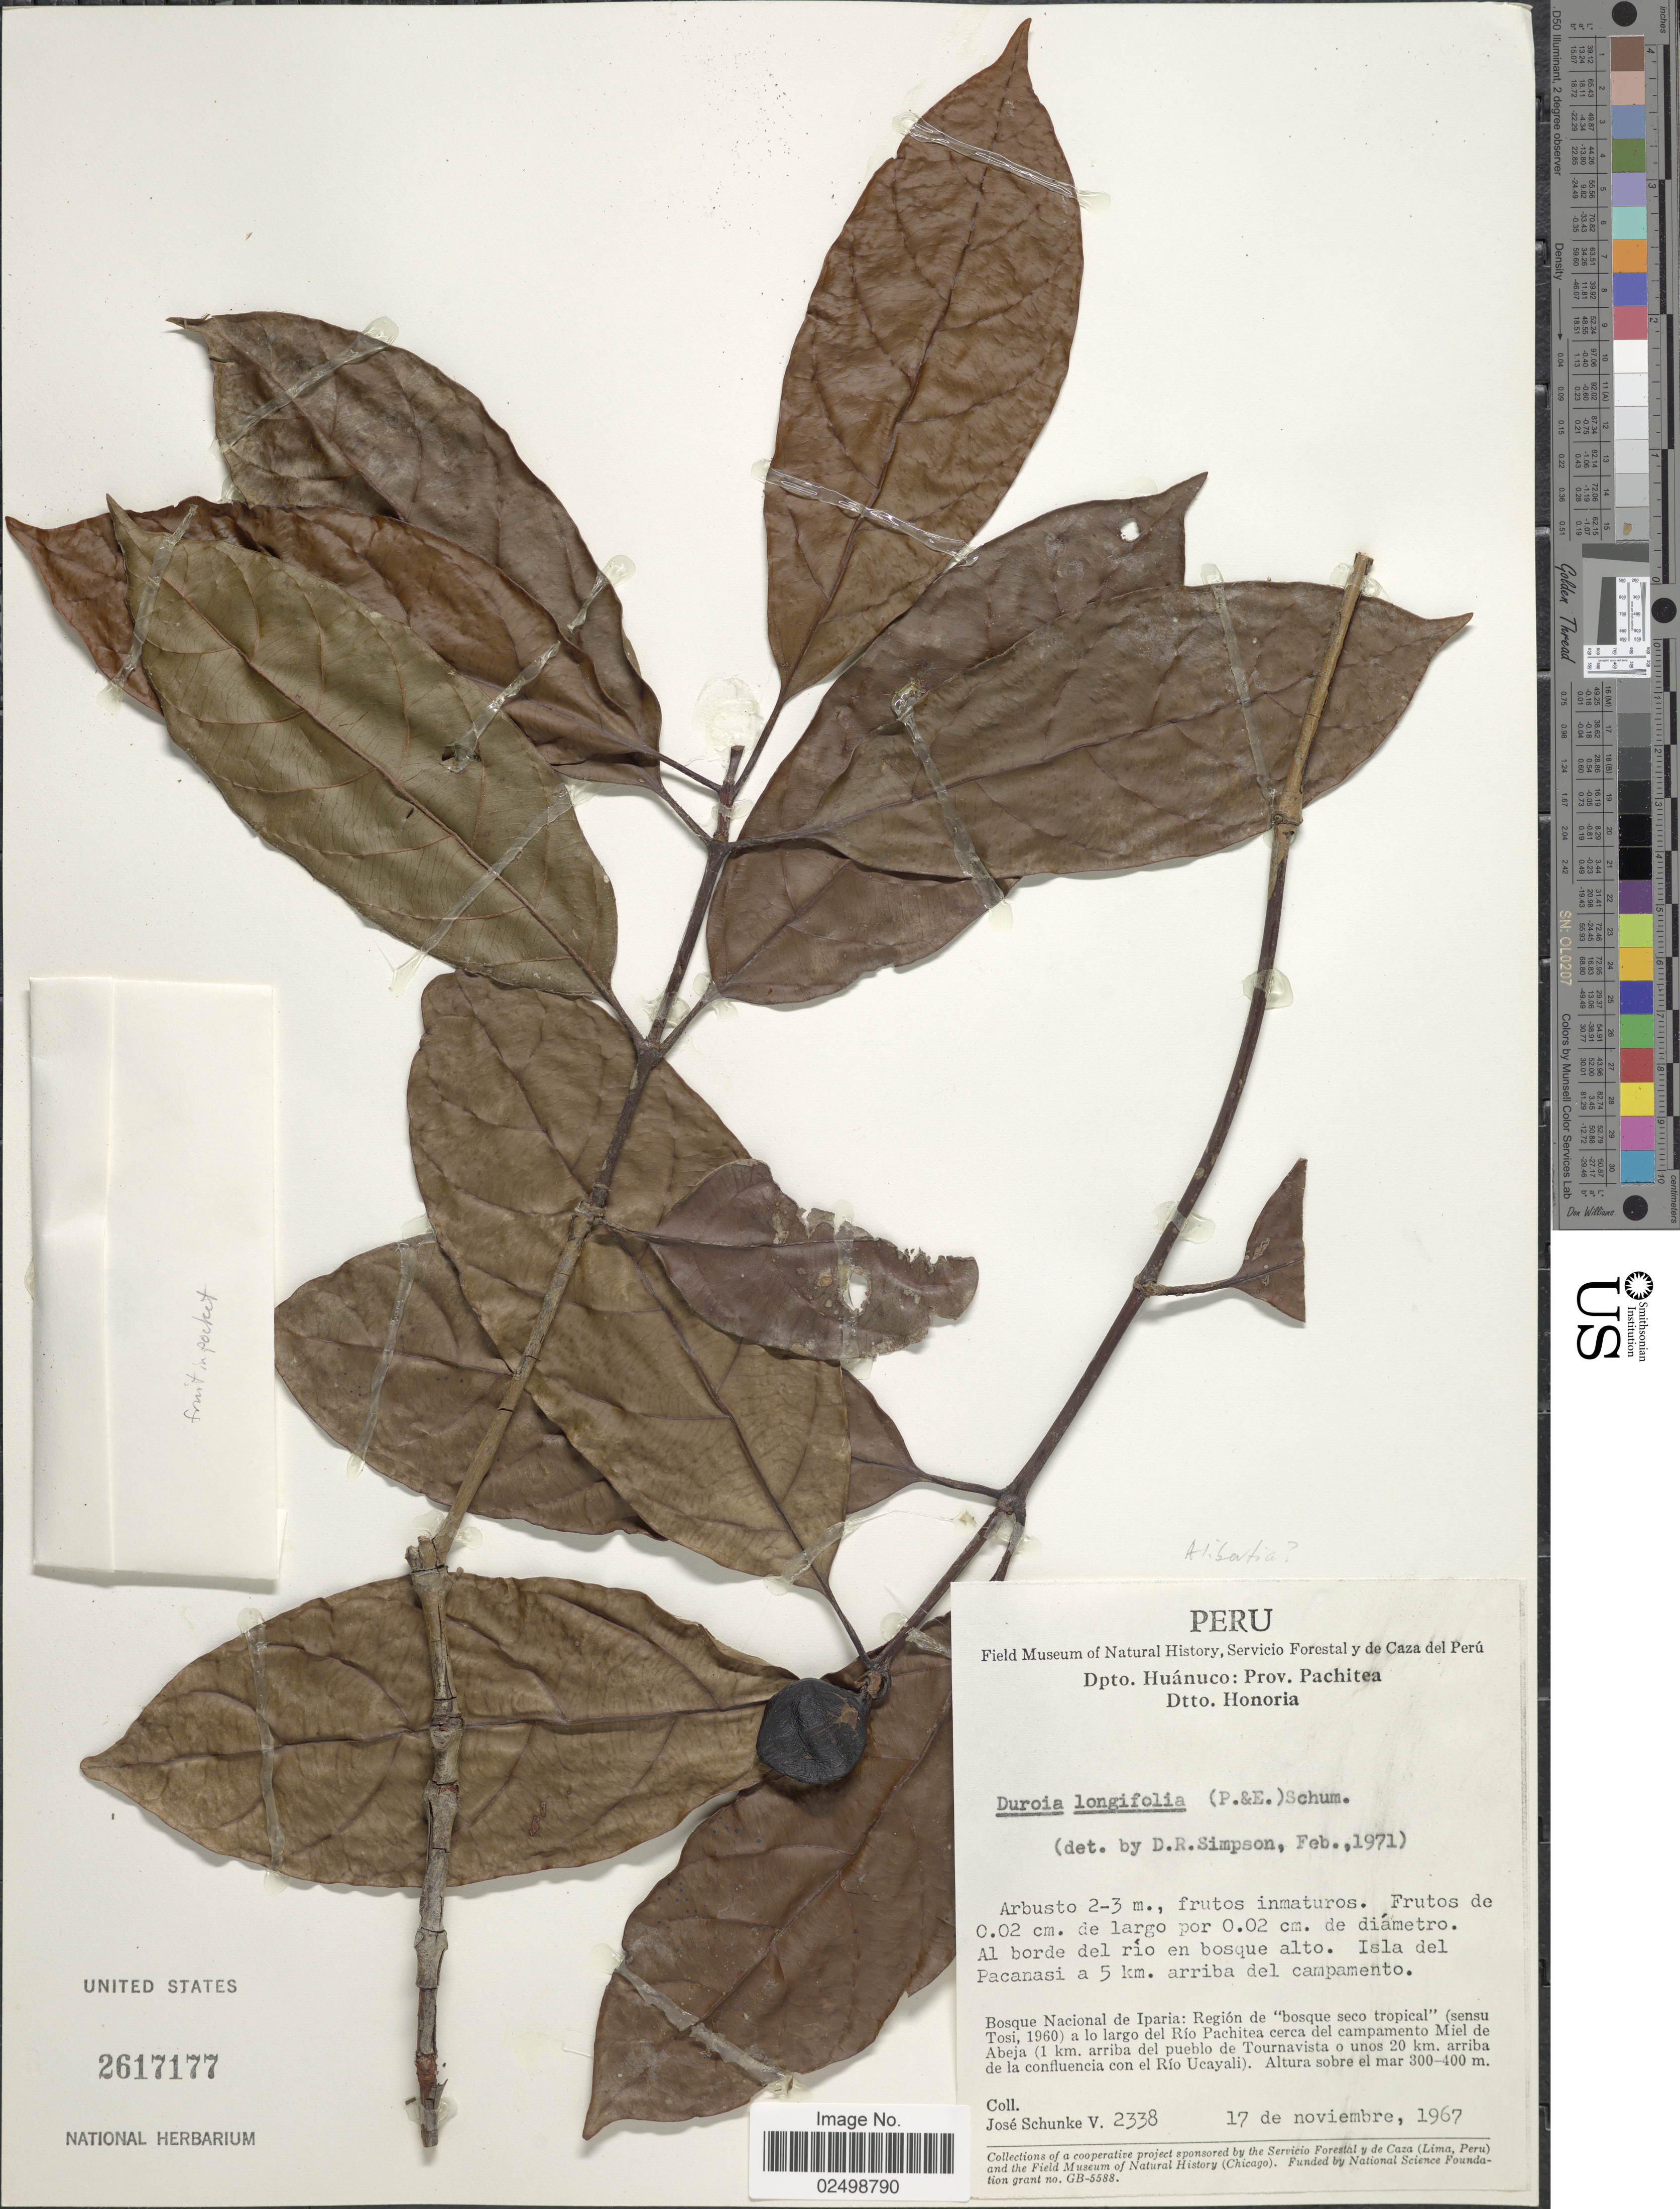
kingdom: Plantae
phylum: Tracheophyta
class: Magnoliopsida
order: Gentianales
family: Rubiaceae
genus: Duroia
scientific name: Duroia longifolia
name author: K. Schum.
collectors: J. Schunke Vigo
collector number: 2338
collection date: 1967-11-17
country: Peru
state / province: Huánuco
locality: Dpto. Huánuco: Prov. Pachitea, Dtto. Honoria, Isla del Pacanasi a 5 km arriba del campamento, Bosque Nacional de Iparia: Región de 'bosque seco tropical' (sensu Tosi, 1960) a lo largo del Río Pachitea cerca del campamento Miel de Abeja (1 km arriba del pueblo de Tournavista o unos 20 km arrida de la confluencia con el Río Ucayali)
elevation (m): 300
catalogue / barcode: US 2617177